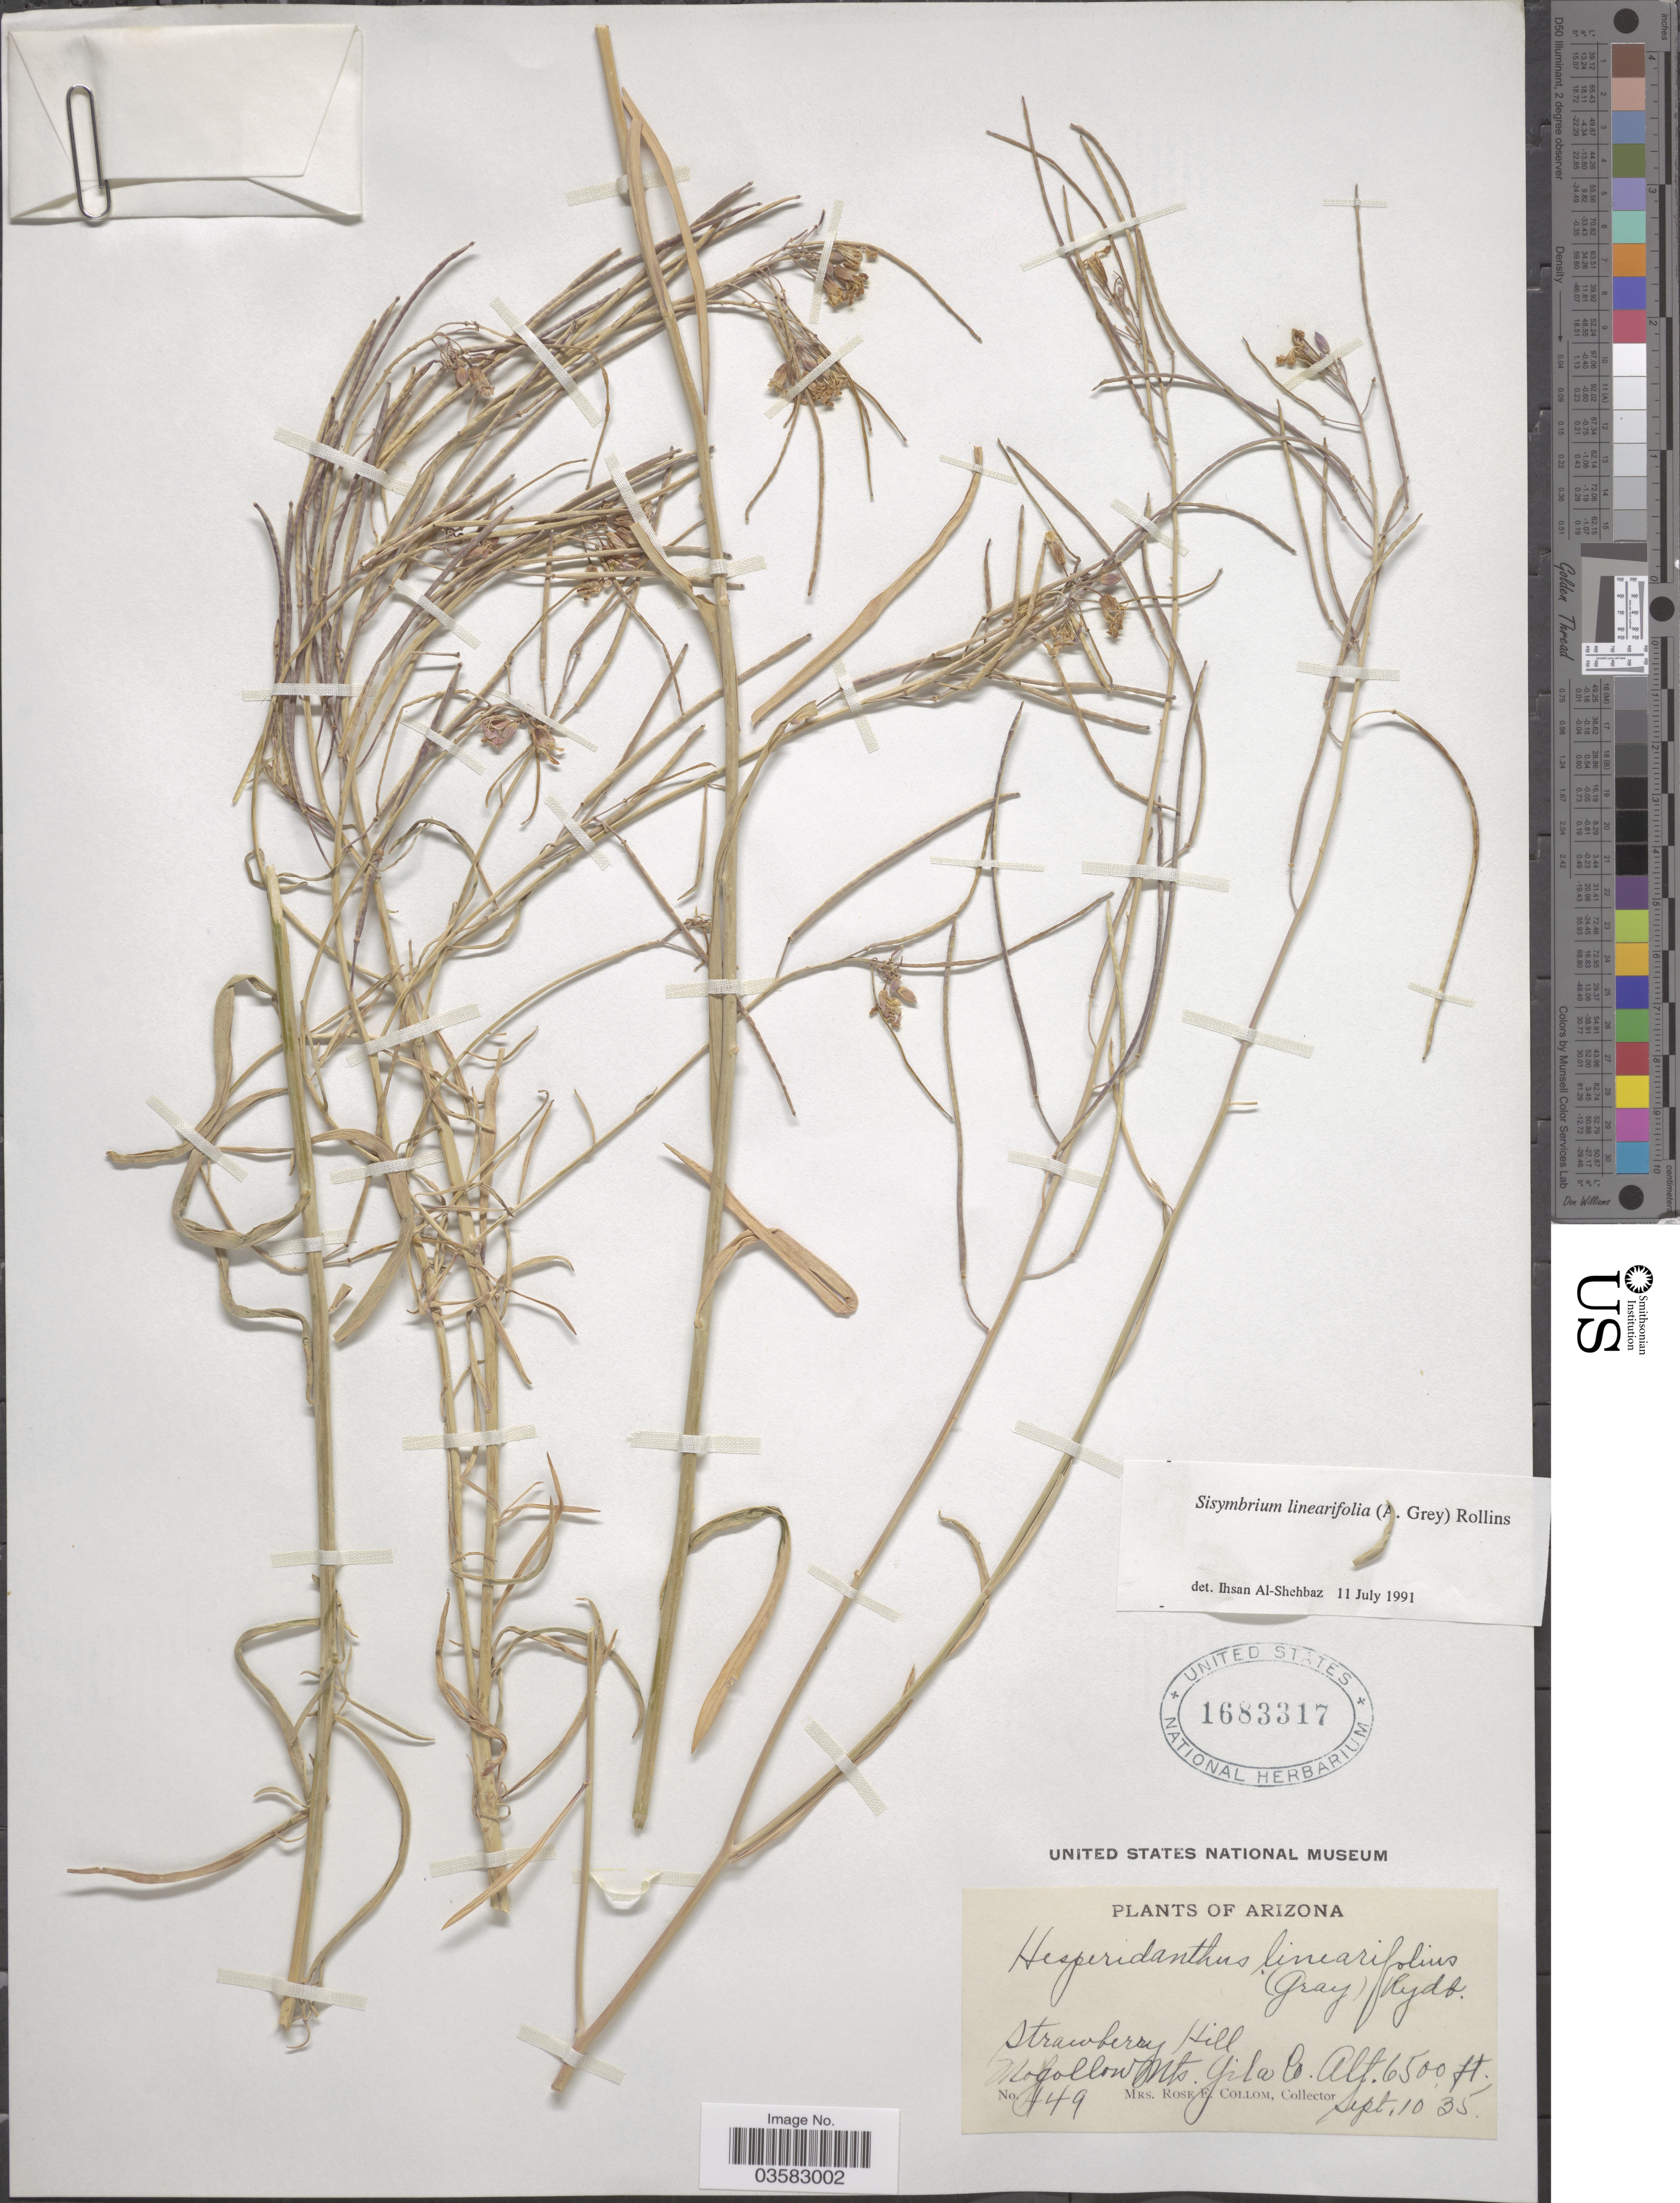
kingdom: Plantae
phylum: Tracheophyta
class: Magnoliopsida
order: Brassicales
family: Brassicaceae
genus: Sisymbrium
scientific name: Sisymbrium linearifolium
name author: (A. Gray) Payson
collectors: R. E. Collom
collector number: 449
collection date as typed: Transcribed d/m/y: 10/9/35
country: United States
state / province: Arizona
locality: Strawberry Hill. Mogollow Mts. Gila Co.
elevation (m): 1981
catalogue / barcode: US 1683317